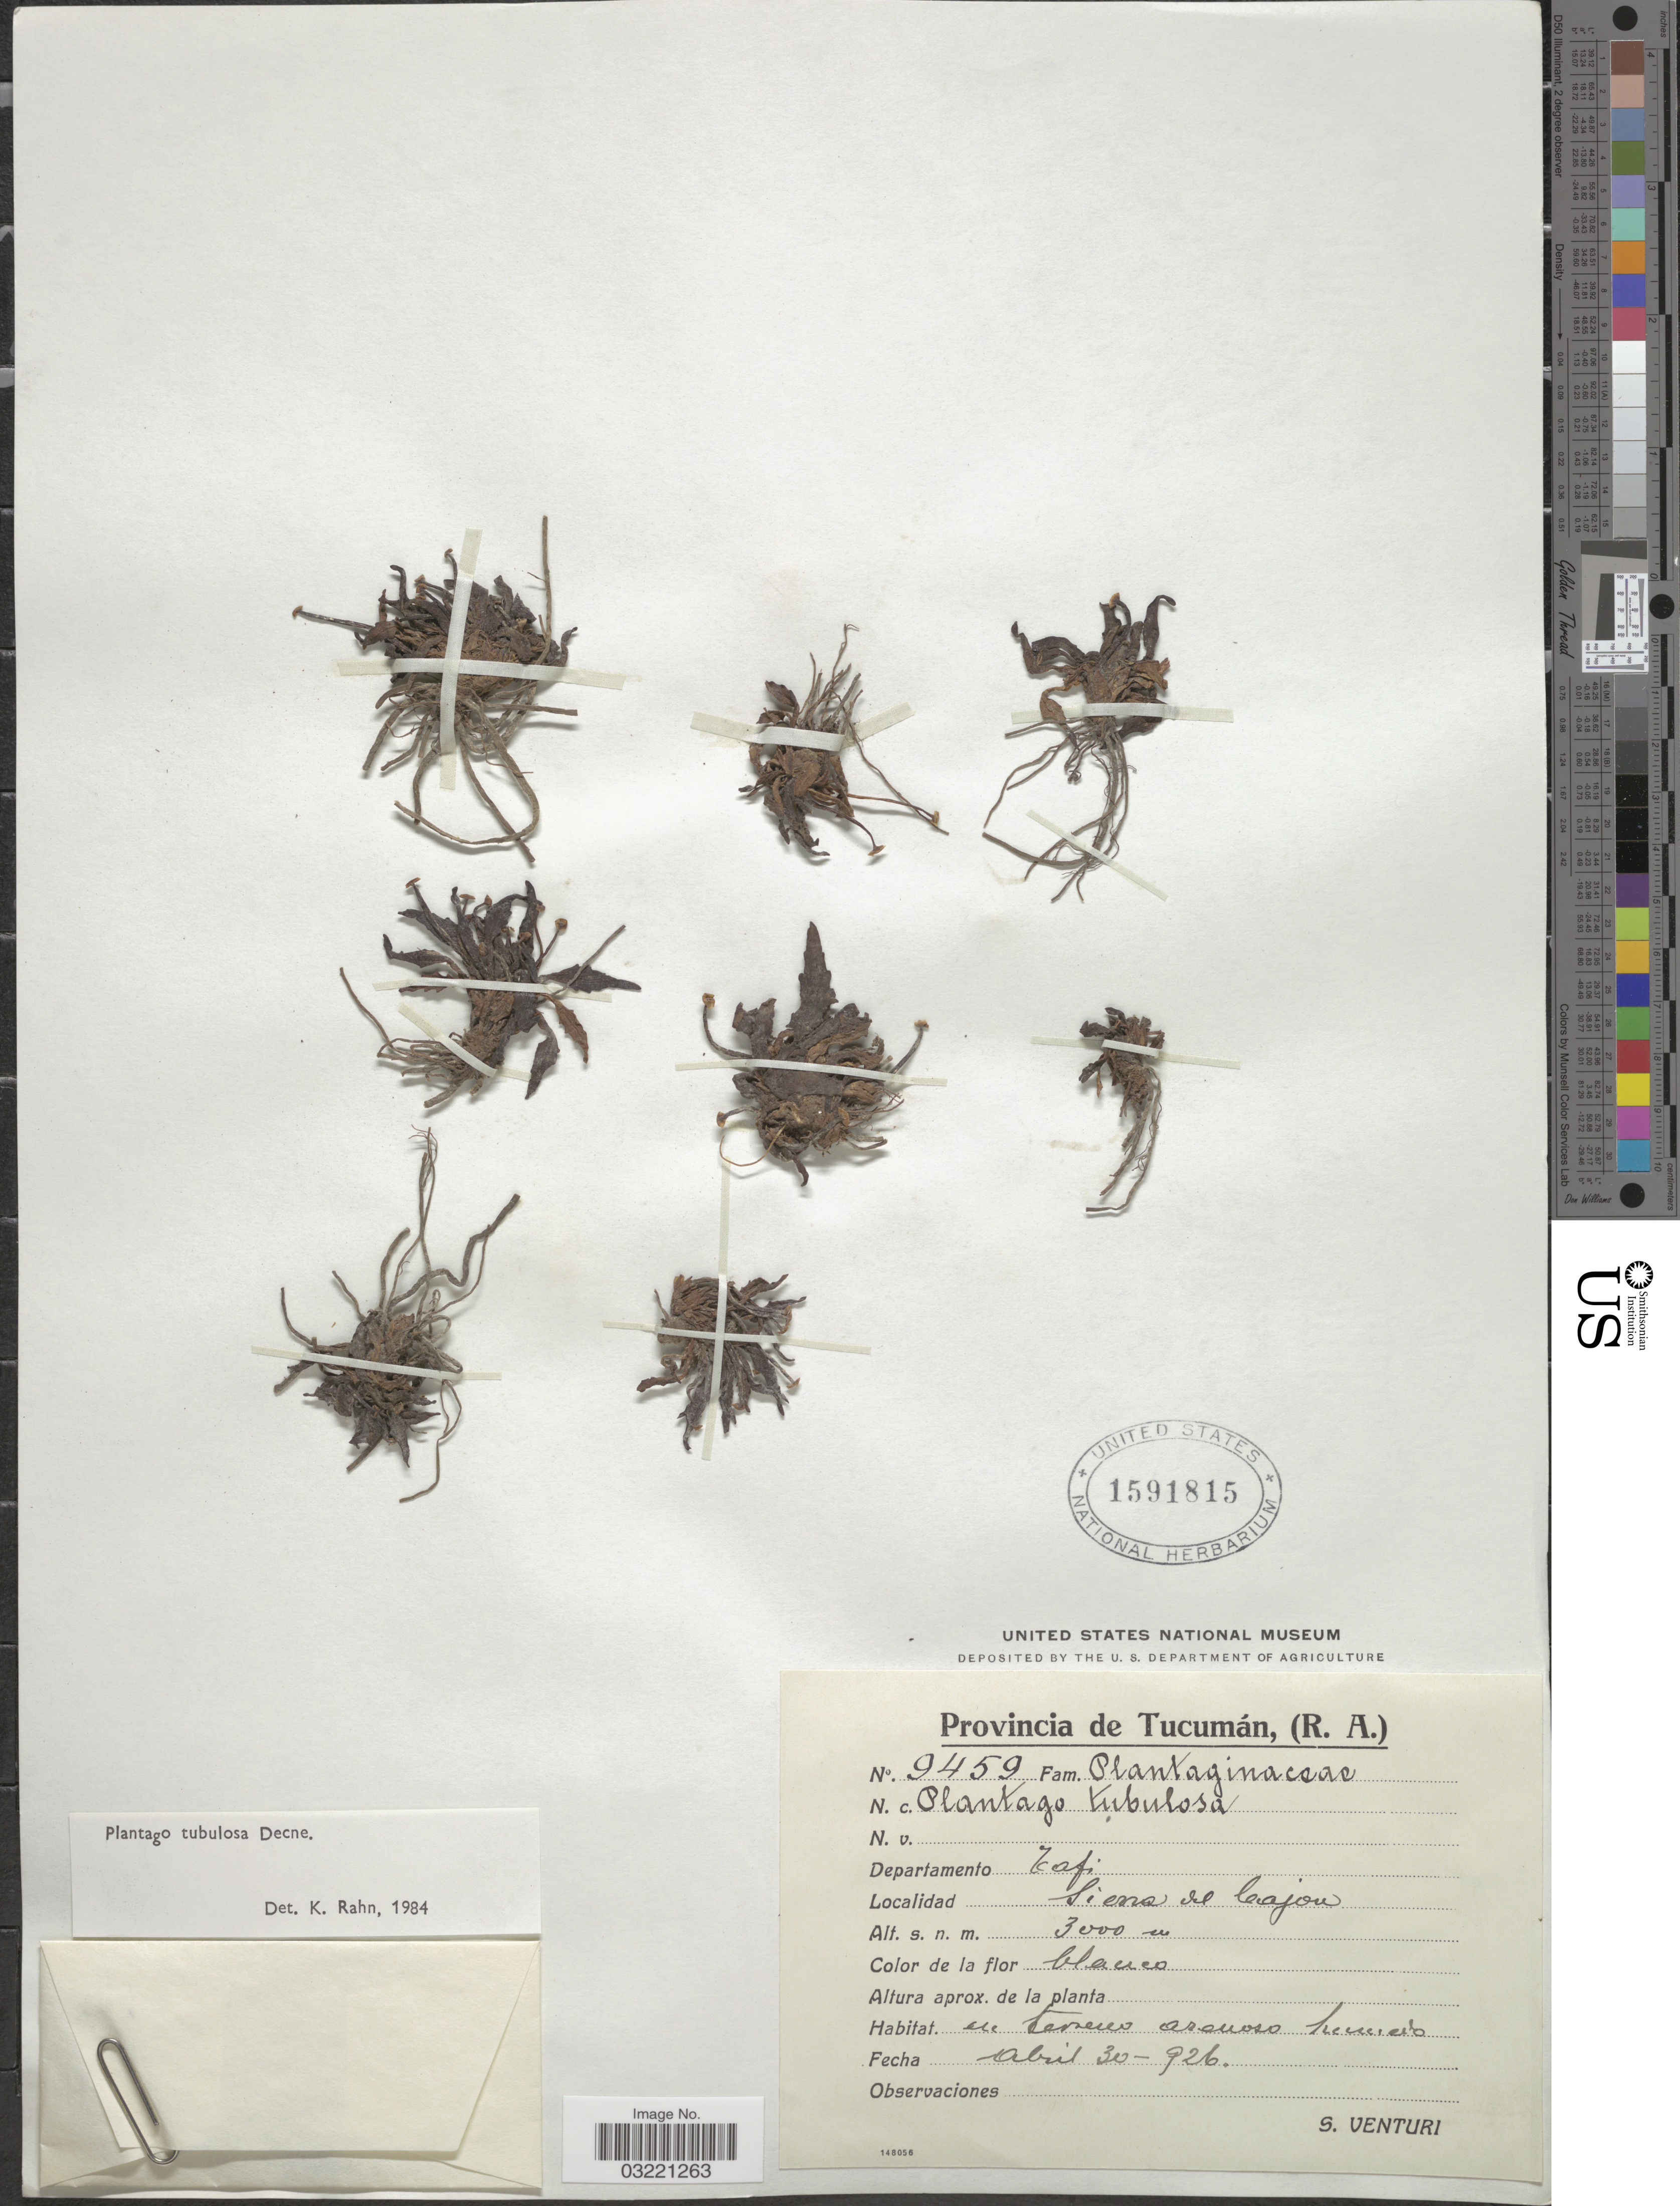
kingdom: Plantae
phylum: Tracheophyta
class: Magnoliopsida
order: Lamiales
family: Plantaginaceae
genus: Plantago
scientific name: Plantago tubulosa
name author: Decne.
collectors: S. Venturi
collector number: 9459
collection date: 1926-04-30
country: Argentina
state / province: Tucuman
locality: Departamento Tafi, Sierra de Cajon.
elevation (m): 3000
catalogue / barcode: US 1591815